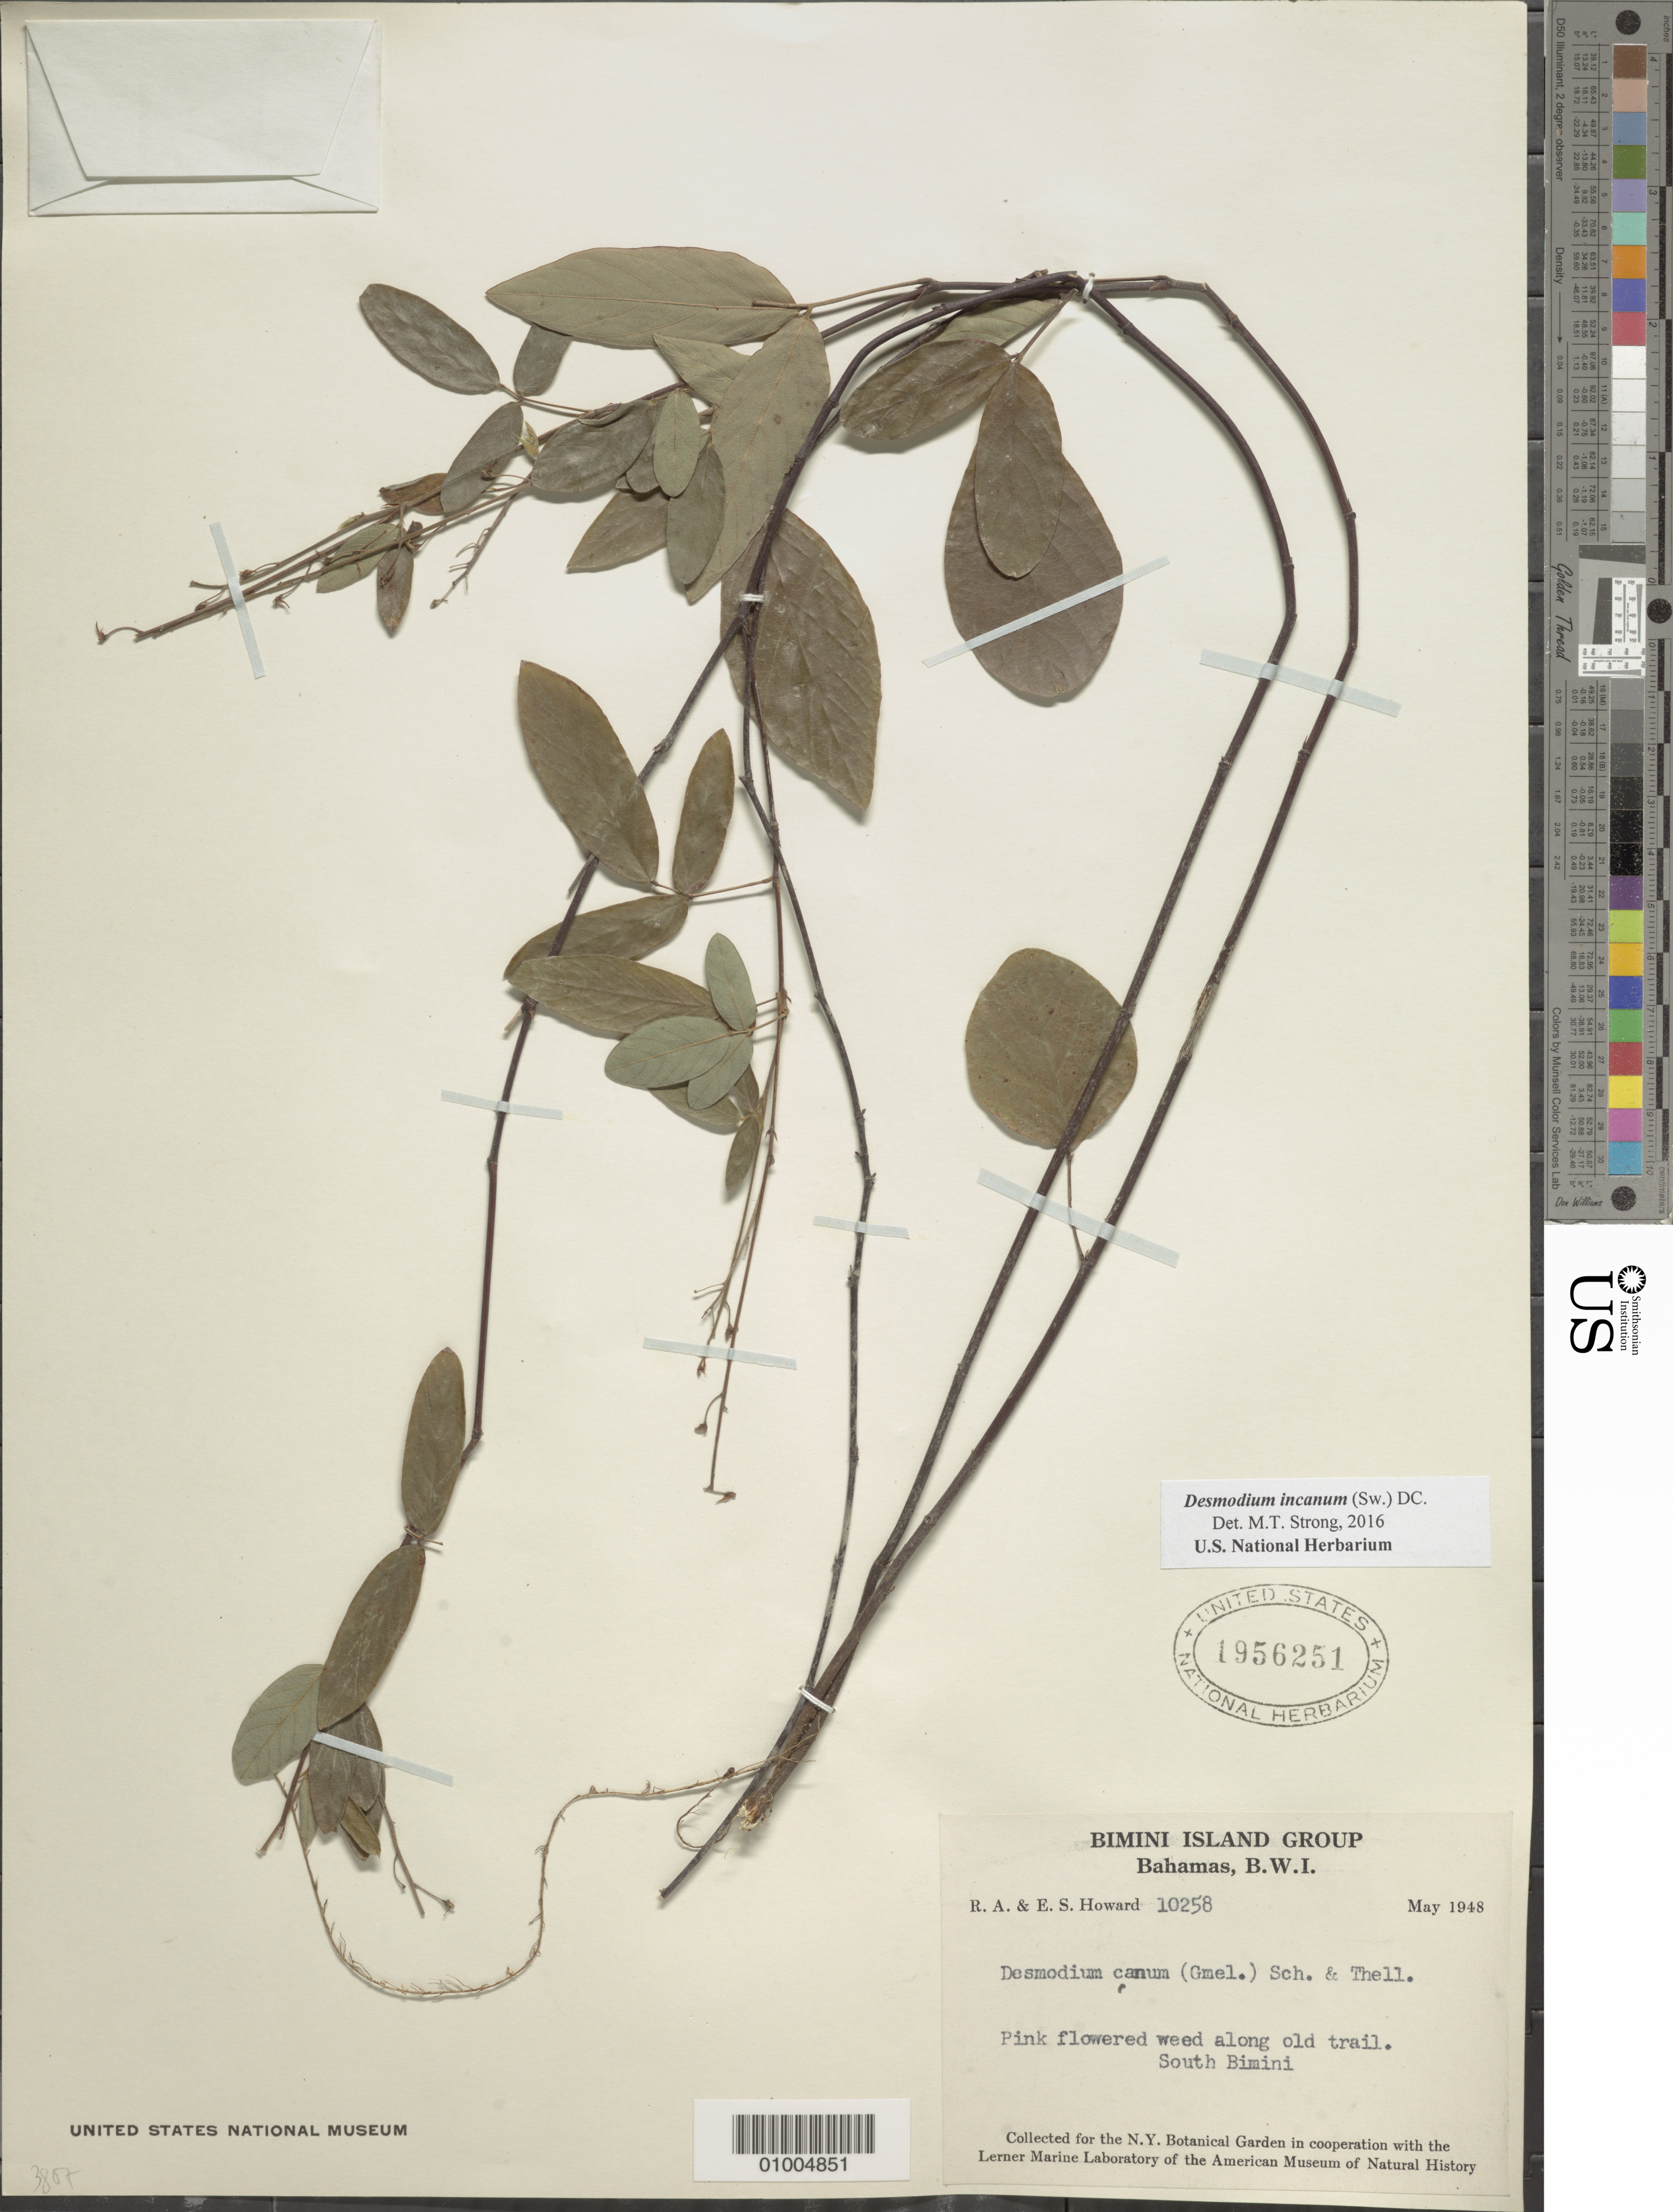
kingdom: Plantae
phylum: Tracheophyta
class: Magnoliopsida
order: Fabales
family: Fabaceae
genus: Desmodium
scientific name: Desmodium incanum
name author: (Sw.) DC.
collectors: E. S. Howard & R. A. Howard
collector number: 10258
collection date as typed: May 1948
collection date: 1948-05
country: Bahamas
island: Bimini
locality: Pink flowerd weed along old trail. S Bimini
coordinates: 0 N, 0 E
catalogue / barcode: US 1956251